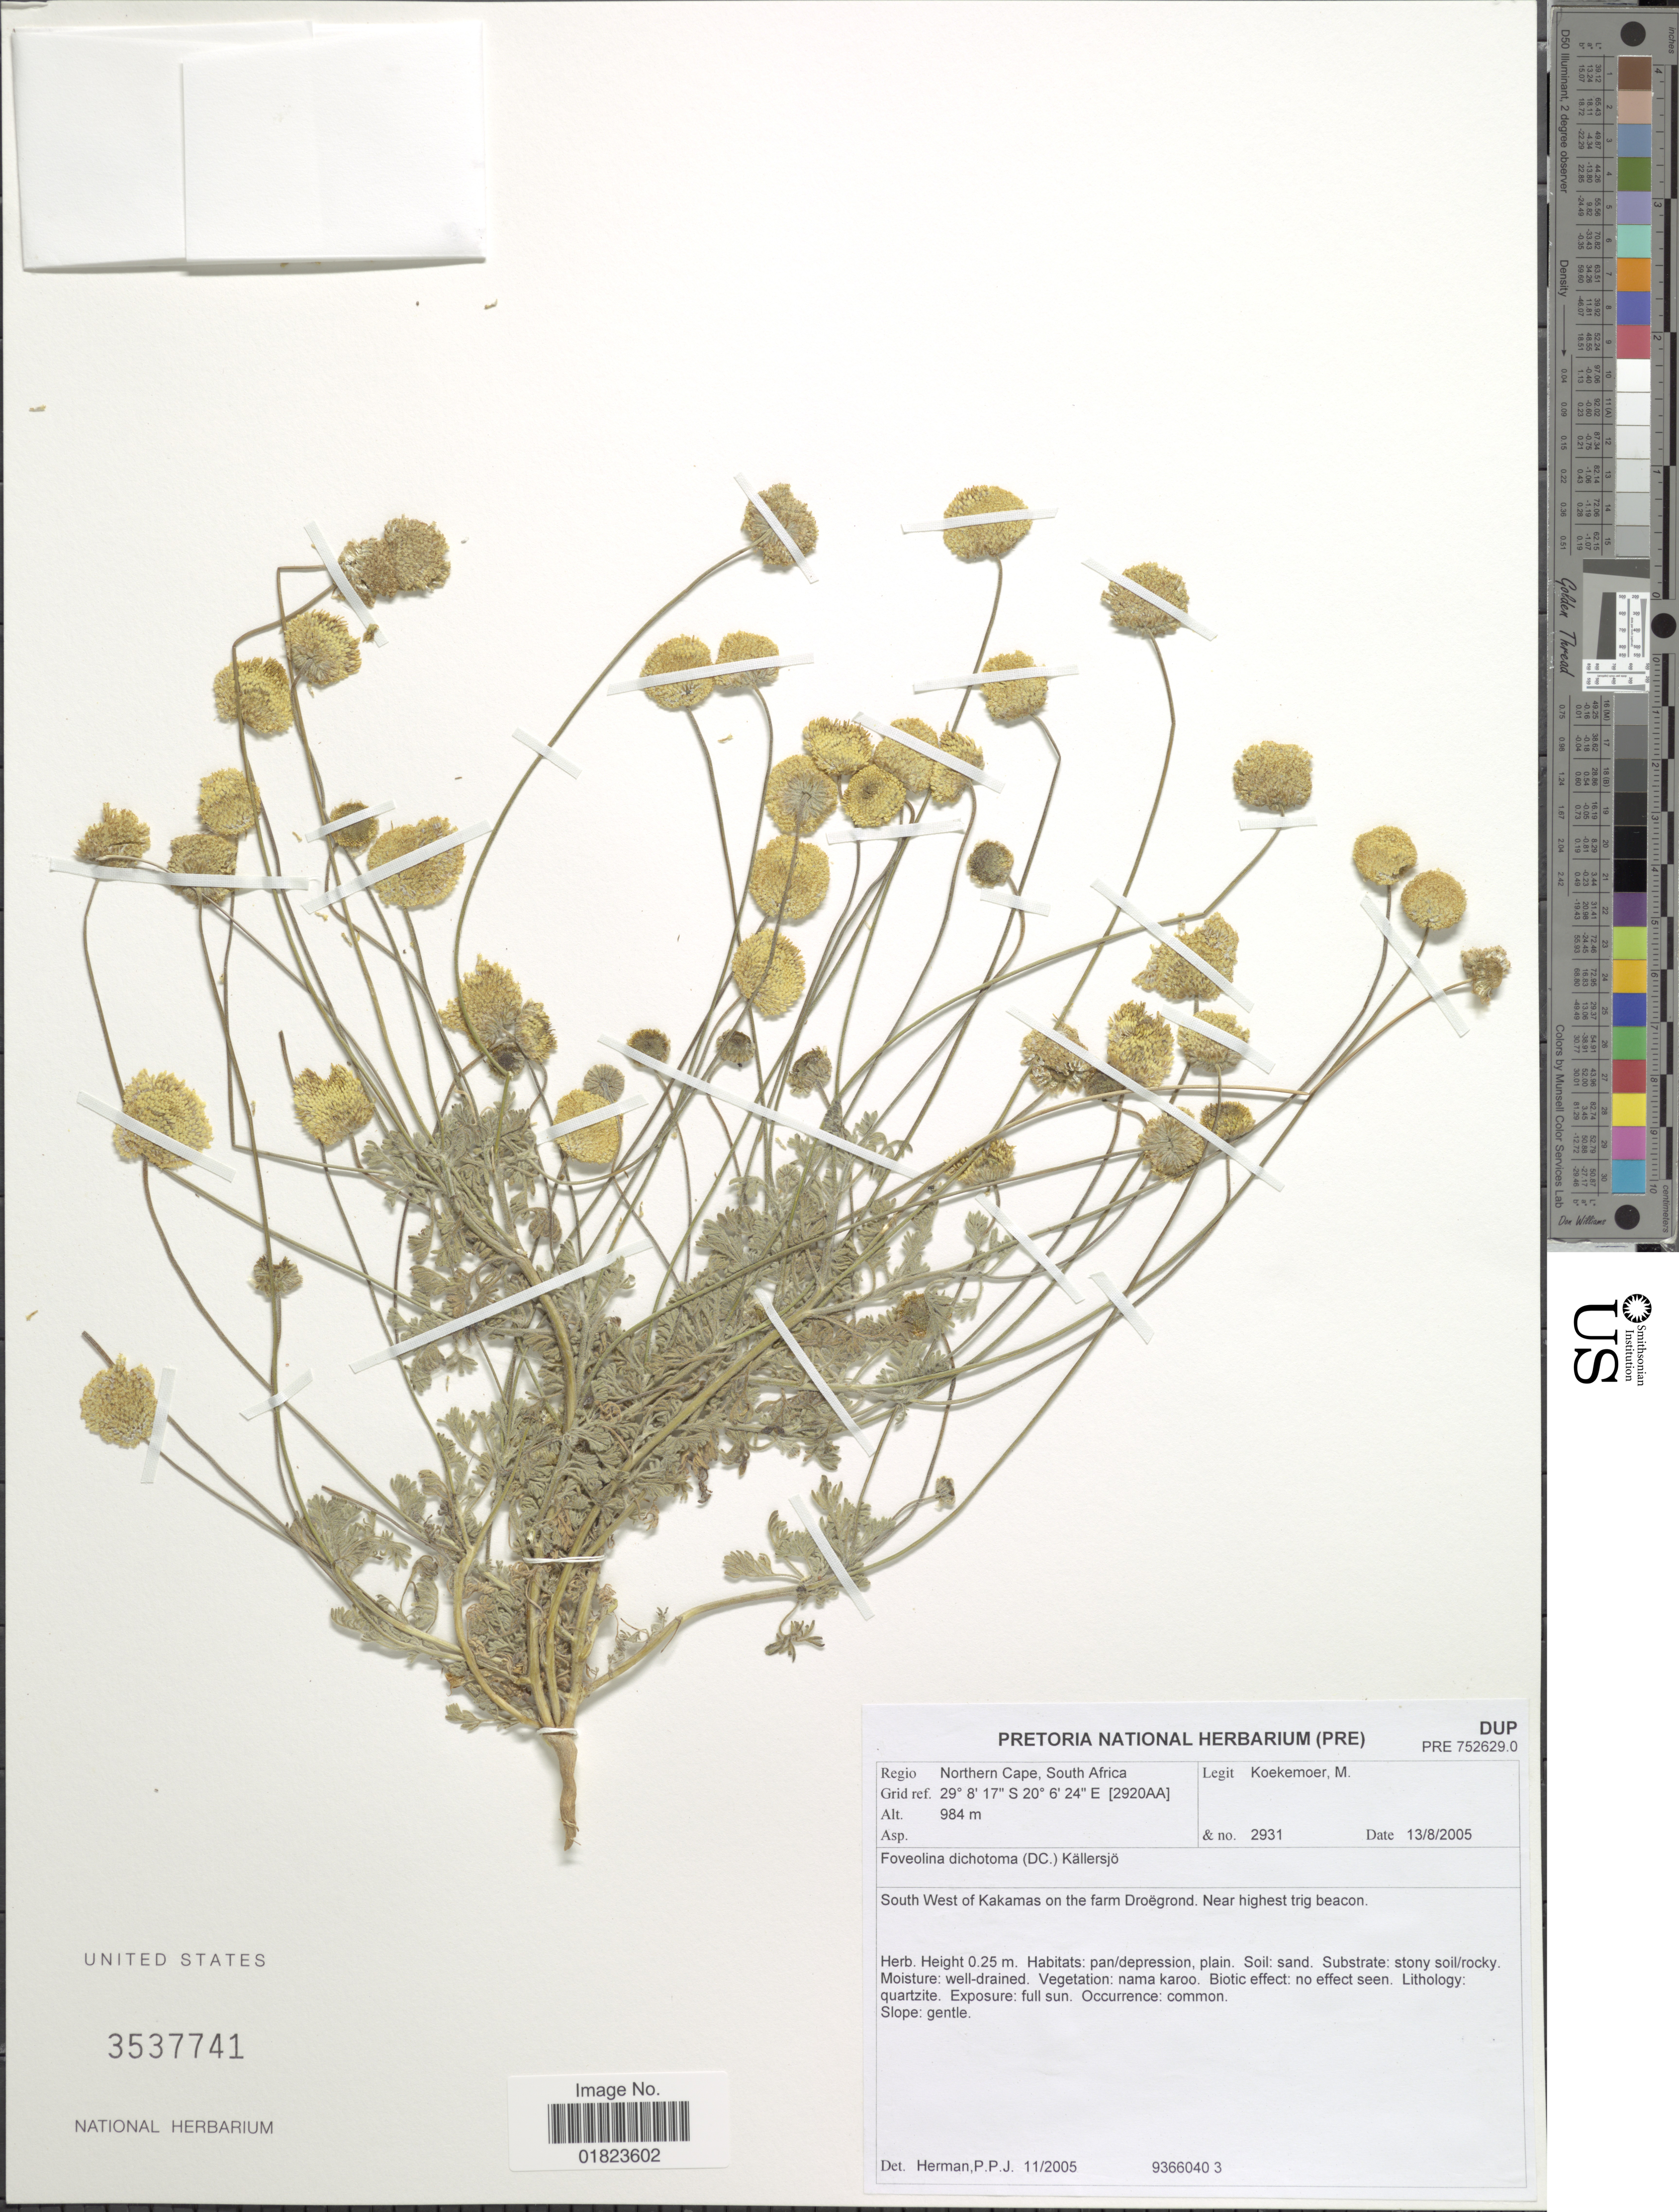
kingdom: Plantae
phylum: Tracheophyta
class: Magnoliopsida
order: Asterales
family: Asteraceae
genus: Foveolina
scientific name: Foveolina dichotoma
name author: (DC.) Källersjö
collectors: M. Koekemoer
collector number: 2931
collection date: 2005-08-13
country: South Africa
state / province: Northern Cape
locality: Regio Cape. South Africa. South West of Kakamas on the farm Droegrond, Near highest trig beacon.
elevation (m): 984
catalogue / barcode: US 3537741